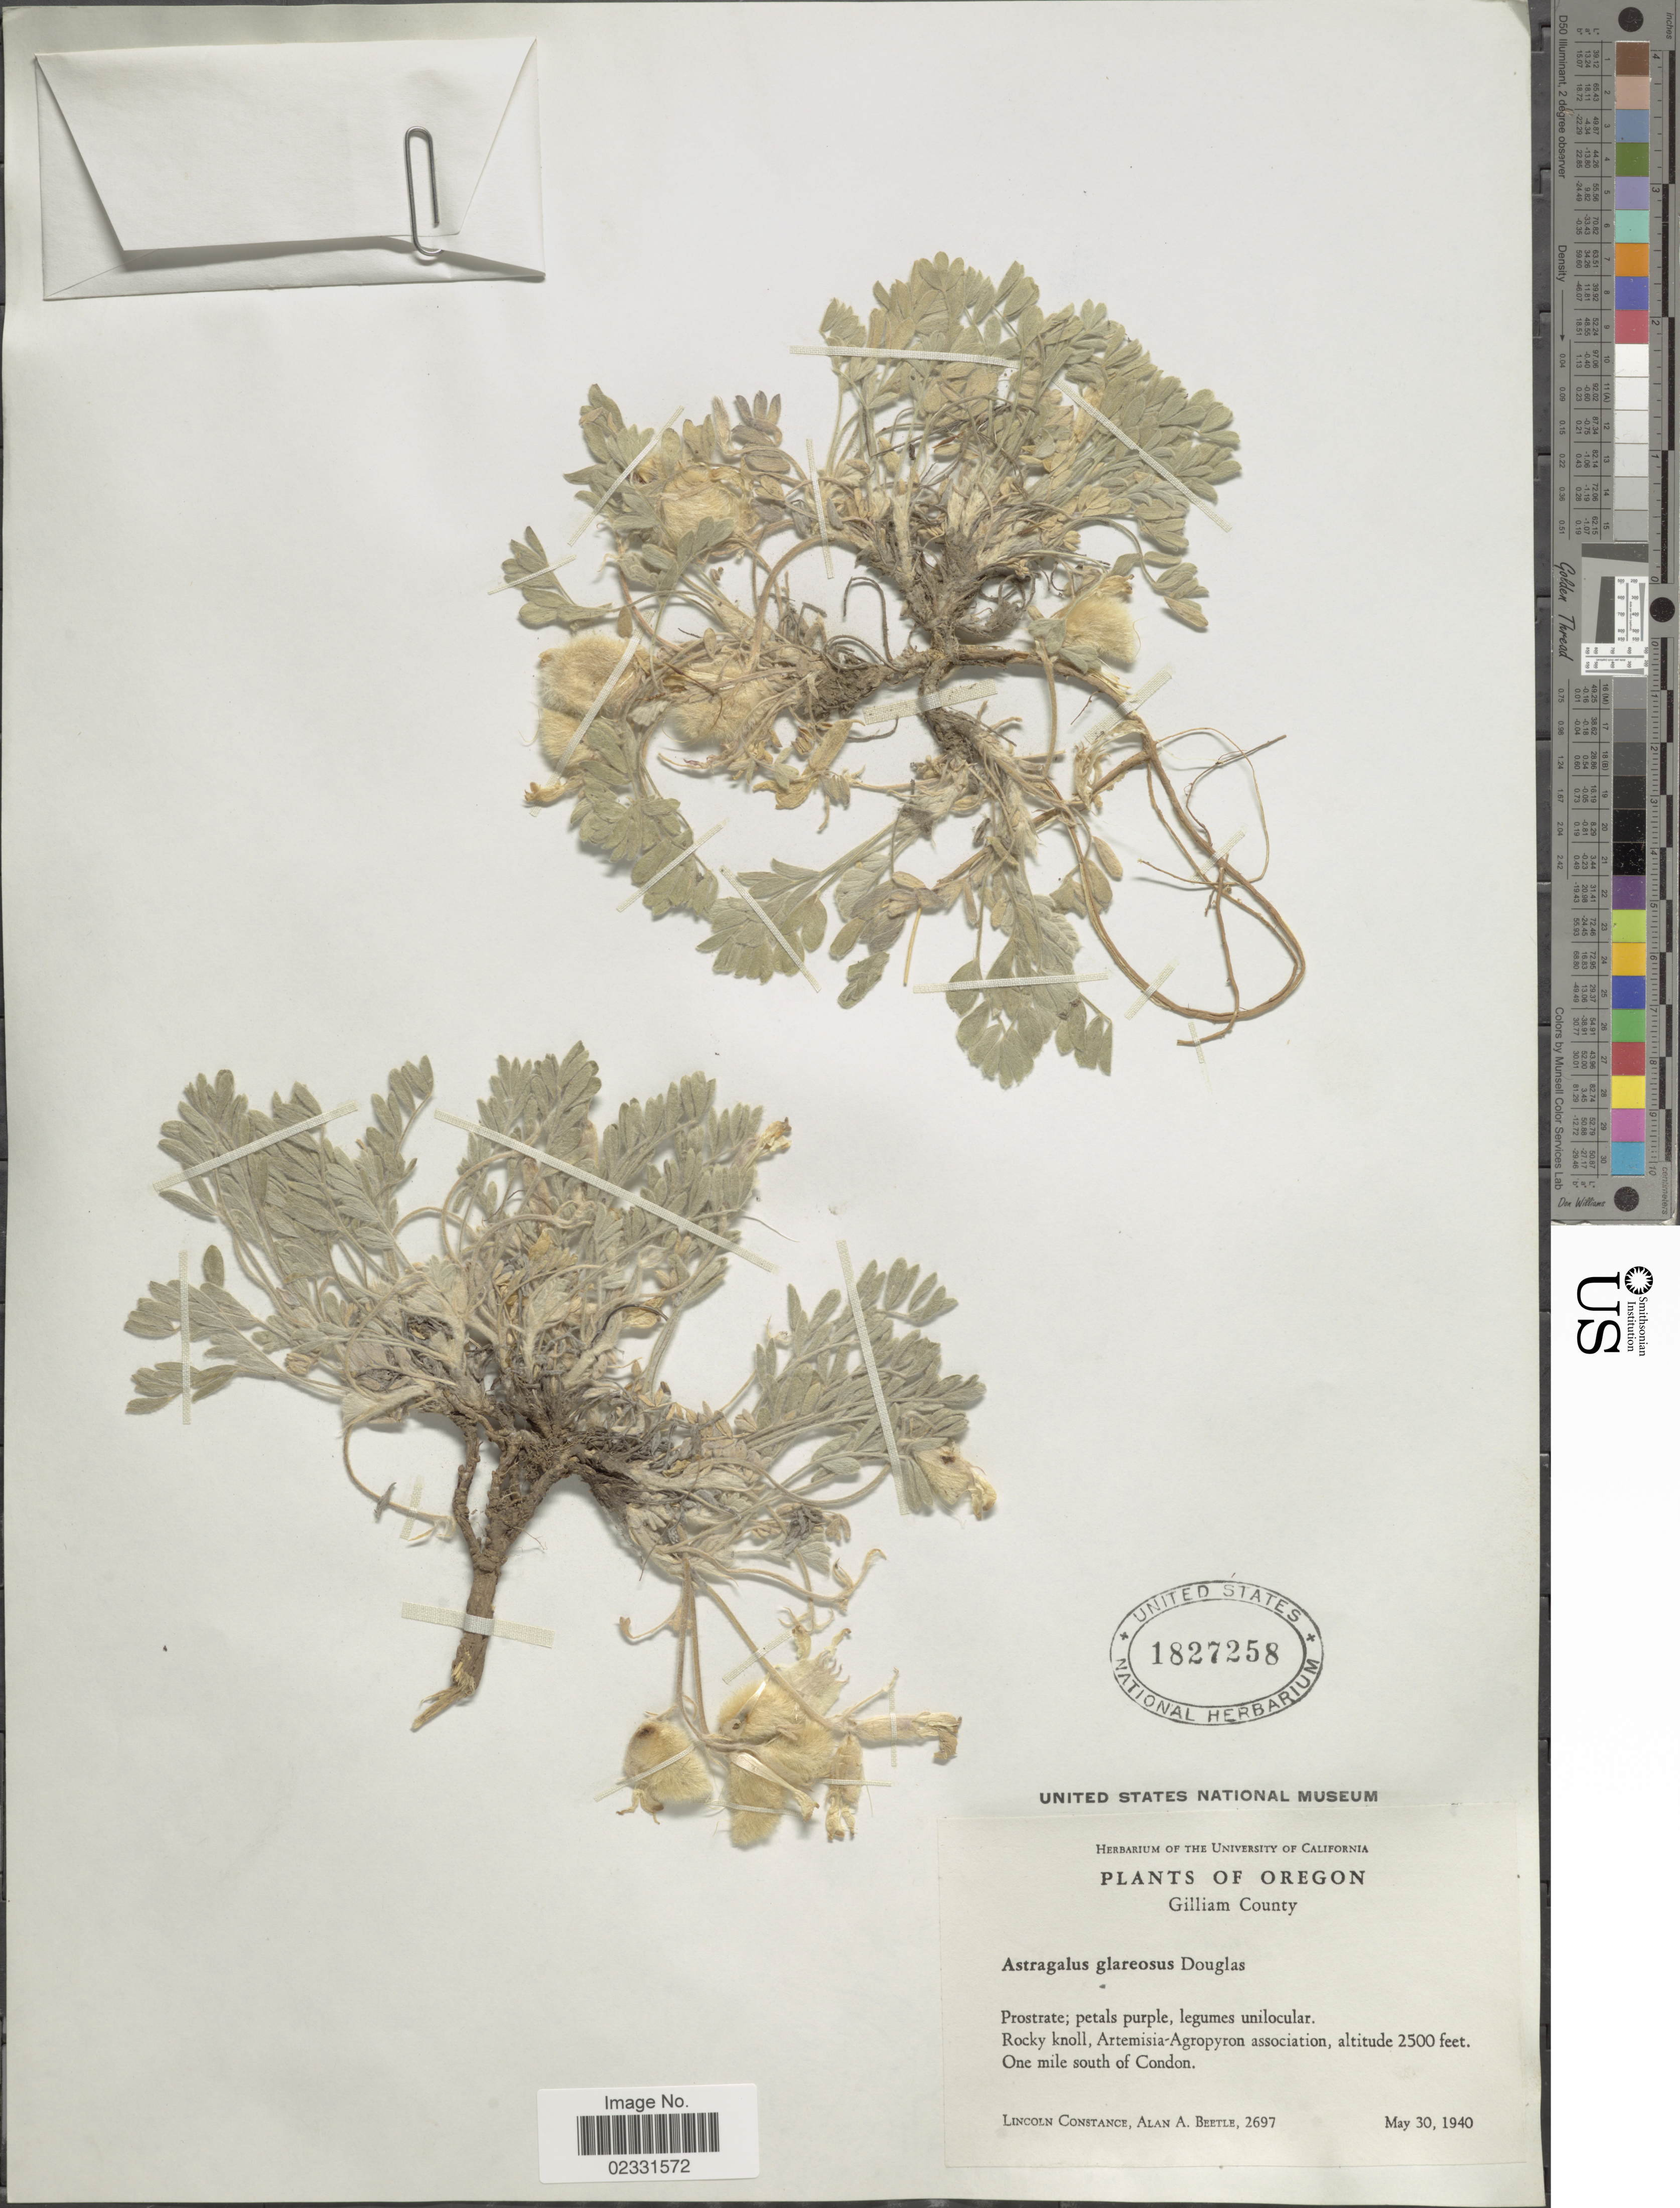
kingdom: Plantae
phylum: Tracheophyta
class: Magnoliopsida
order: Fabales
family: Fabaceae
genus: Astragalus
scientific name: Astragalus purshii var. glareosus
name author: (Douglas ex Hook.) Barneby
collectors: L. Constance & A. A. Beetle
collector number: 2697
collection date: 1940-05-30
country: United States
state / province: Oregon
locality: Gilliam County, One mile south of Condon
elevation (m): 762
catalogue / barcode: US 31827258